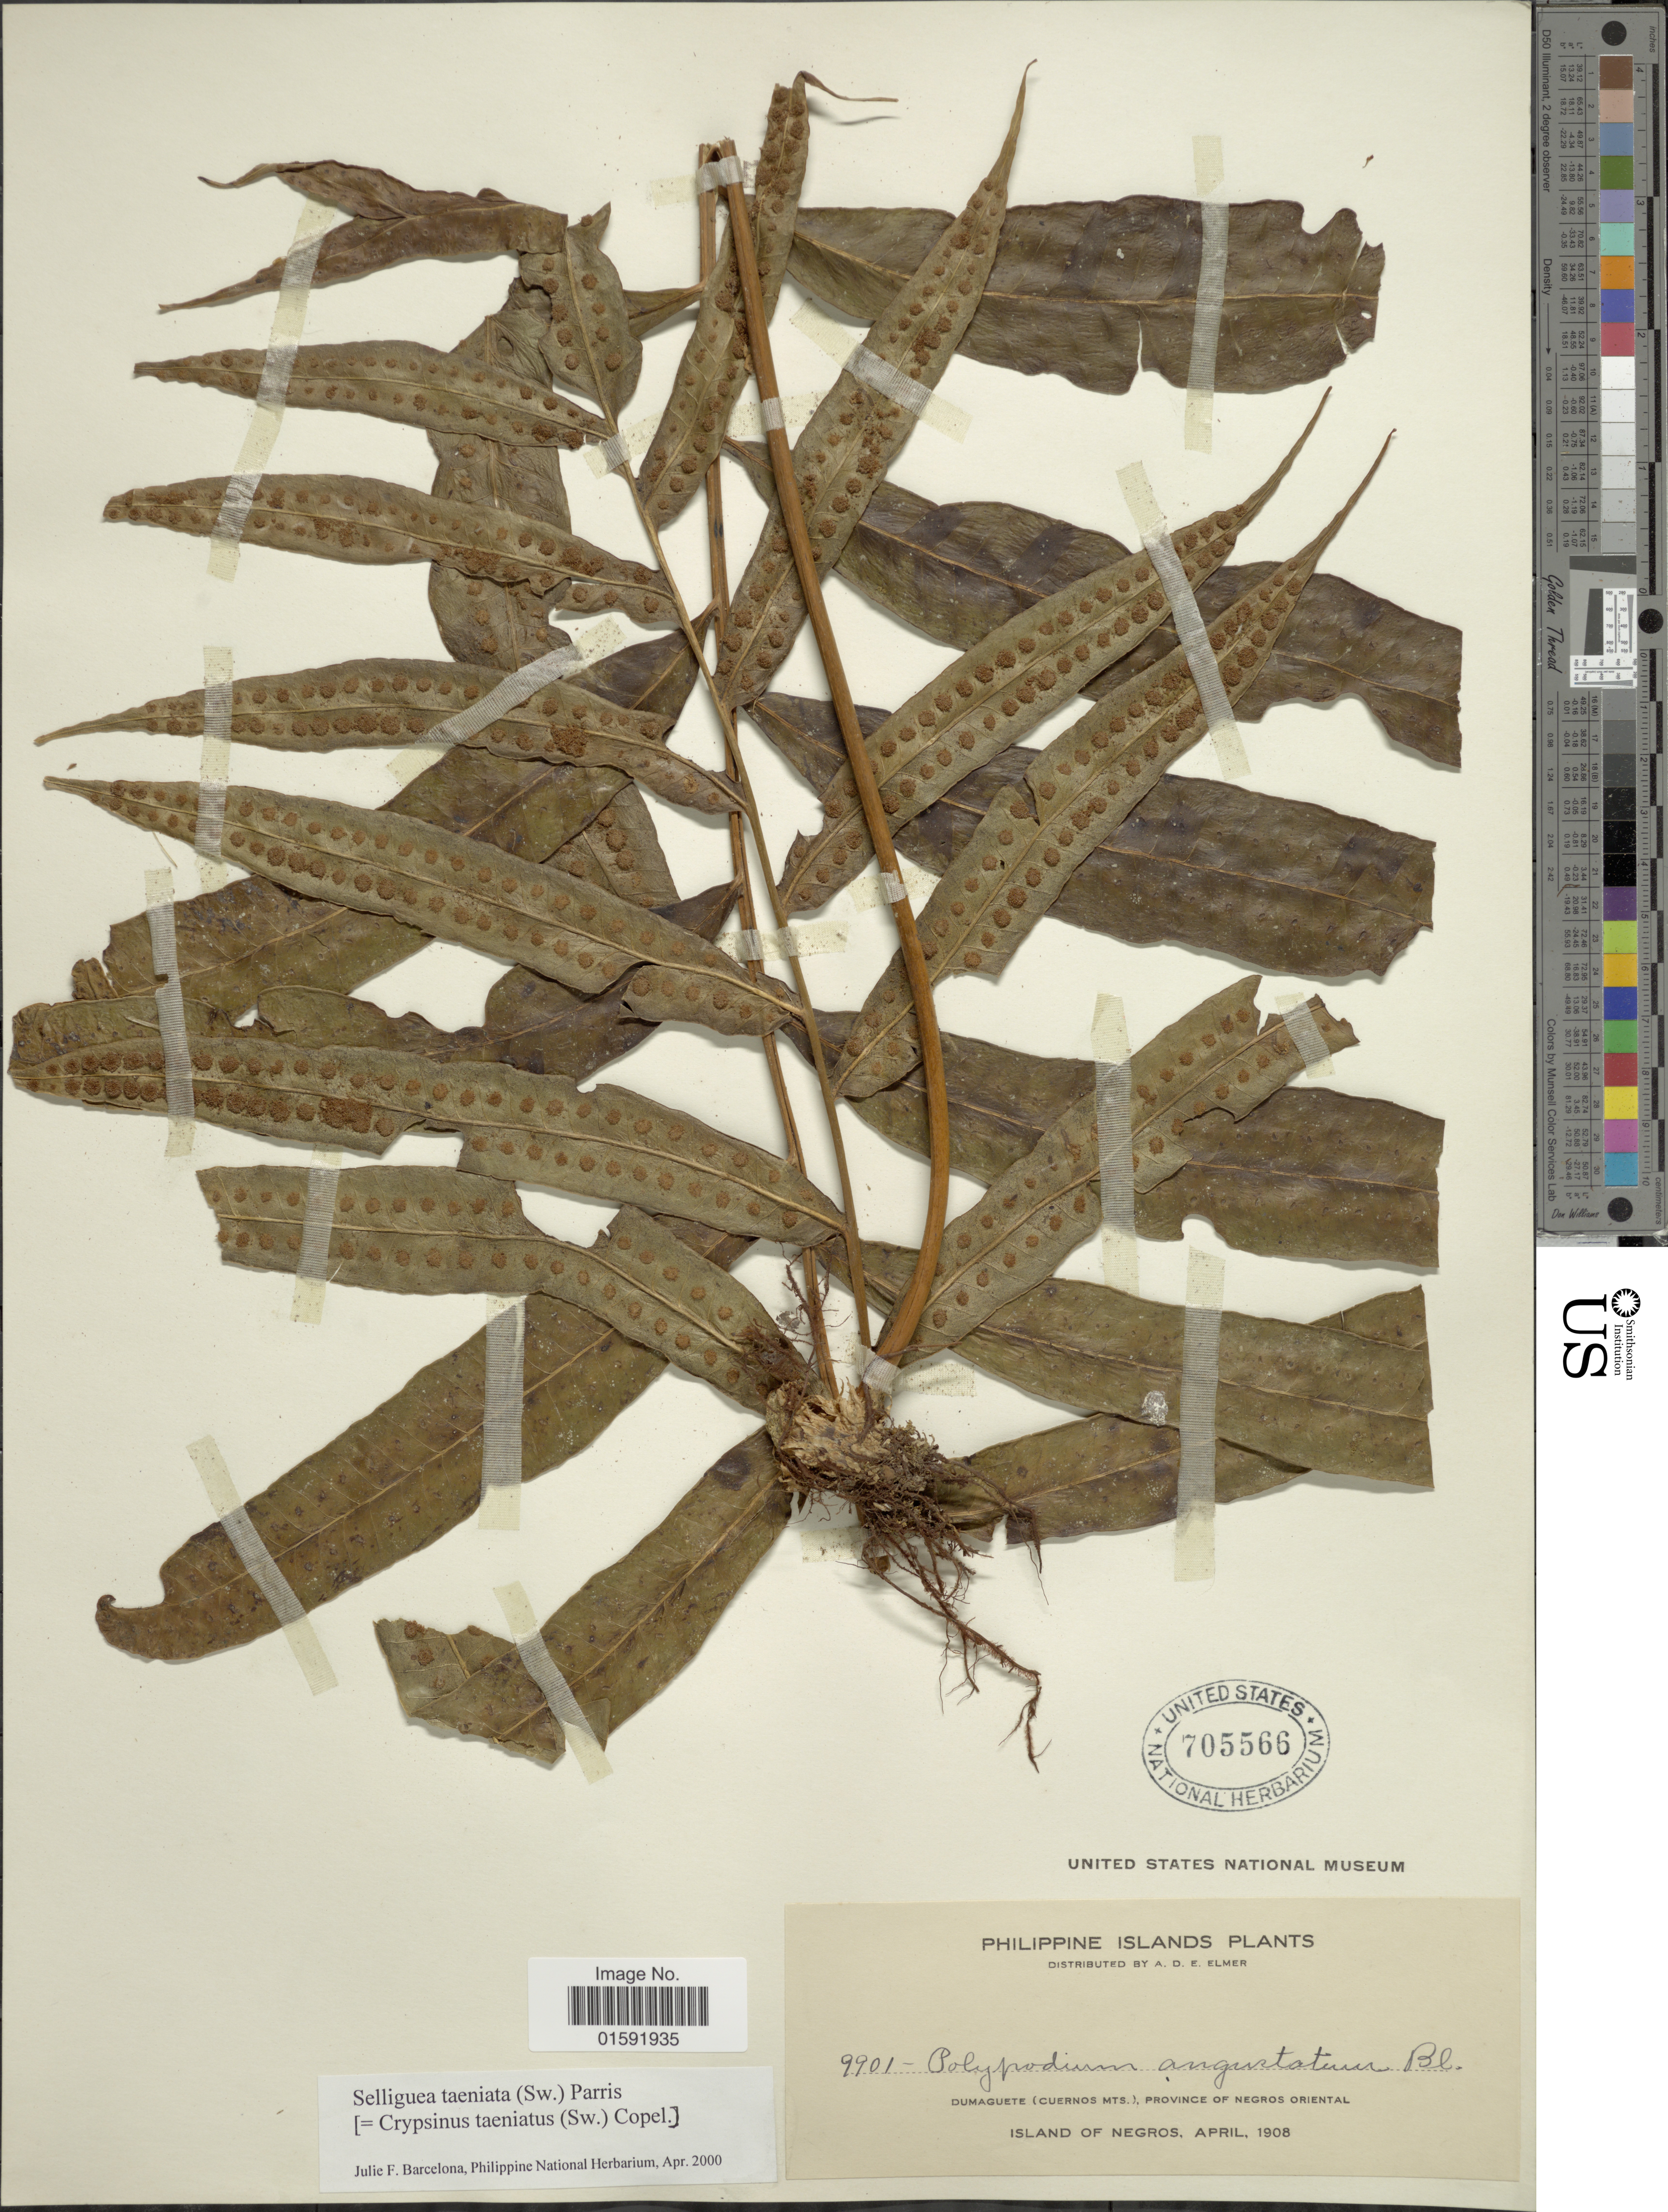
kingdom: Plantae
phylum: Tracheophyta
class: Polypodiopsida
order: Polypodiales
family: Polypodiaceae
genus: Selliguea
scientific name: Selliguea taeniata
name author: Parris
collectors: A. D. E. Elmer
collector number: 9901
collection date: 1908-04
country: Philippines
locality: Dumaguete (Cuernos Mts.), Province of Negros Oriental, Island of Negros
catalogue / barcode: US 705566